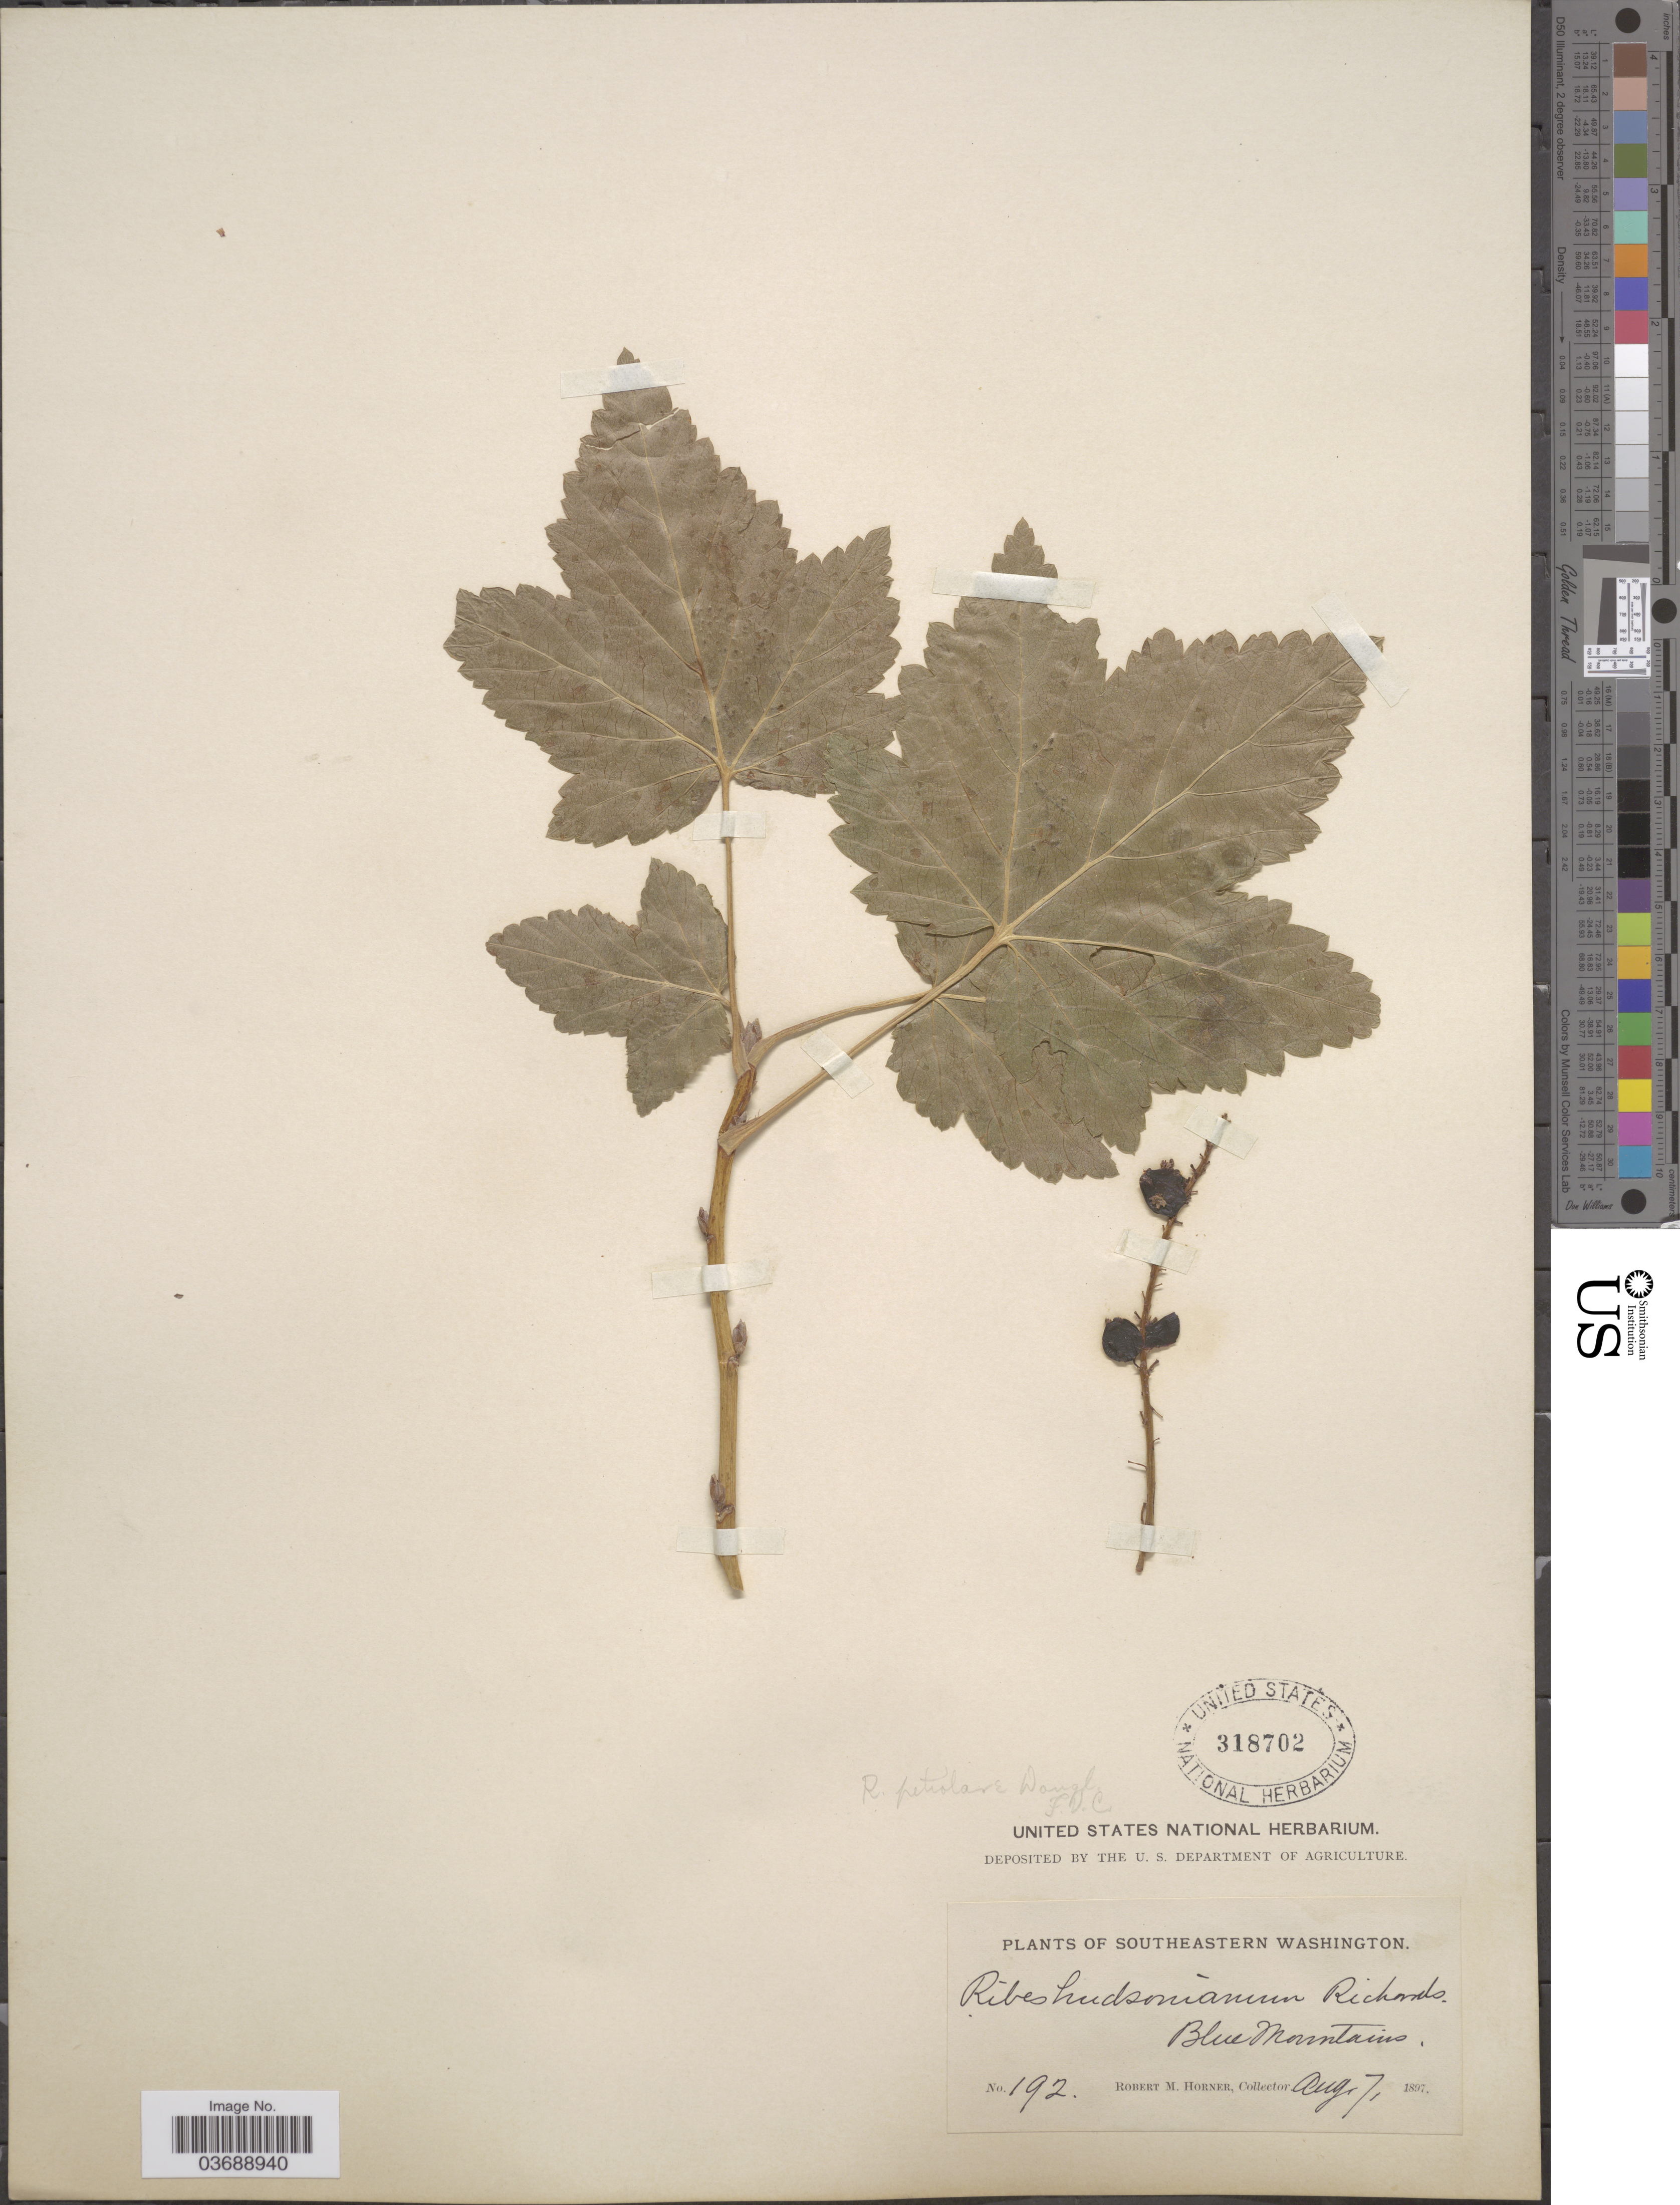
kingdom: Plantae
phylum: Tracheophyta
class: Magnoliopsida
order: Saxifragales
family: Grossulariaceae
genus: Ribes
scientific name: Ribes petiolare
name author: Douglas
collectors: R. Horner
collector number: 192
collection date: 1897-08-07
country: United States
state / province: Washington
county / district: Clallam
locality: Southeastern Washington. Blue Mountains.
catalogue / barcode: US 318702